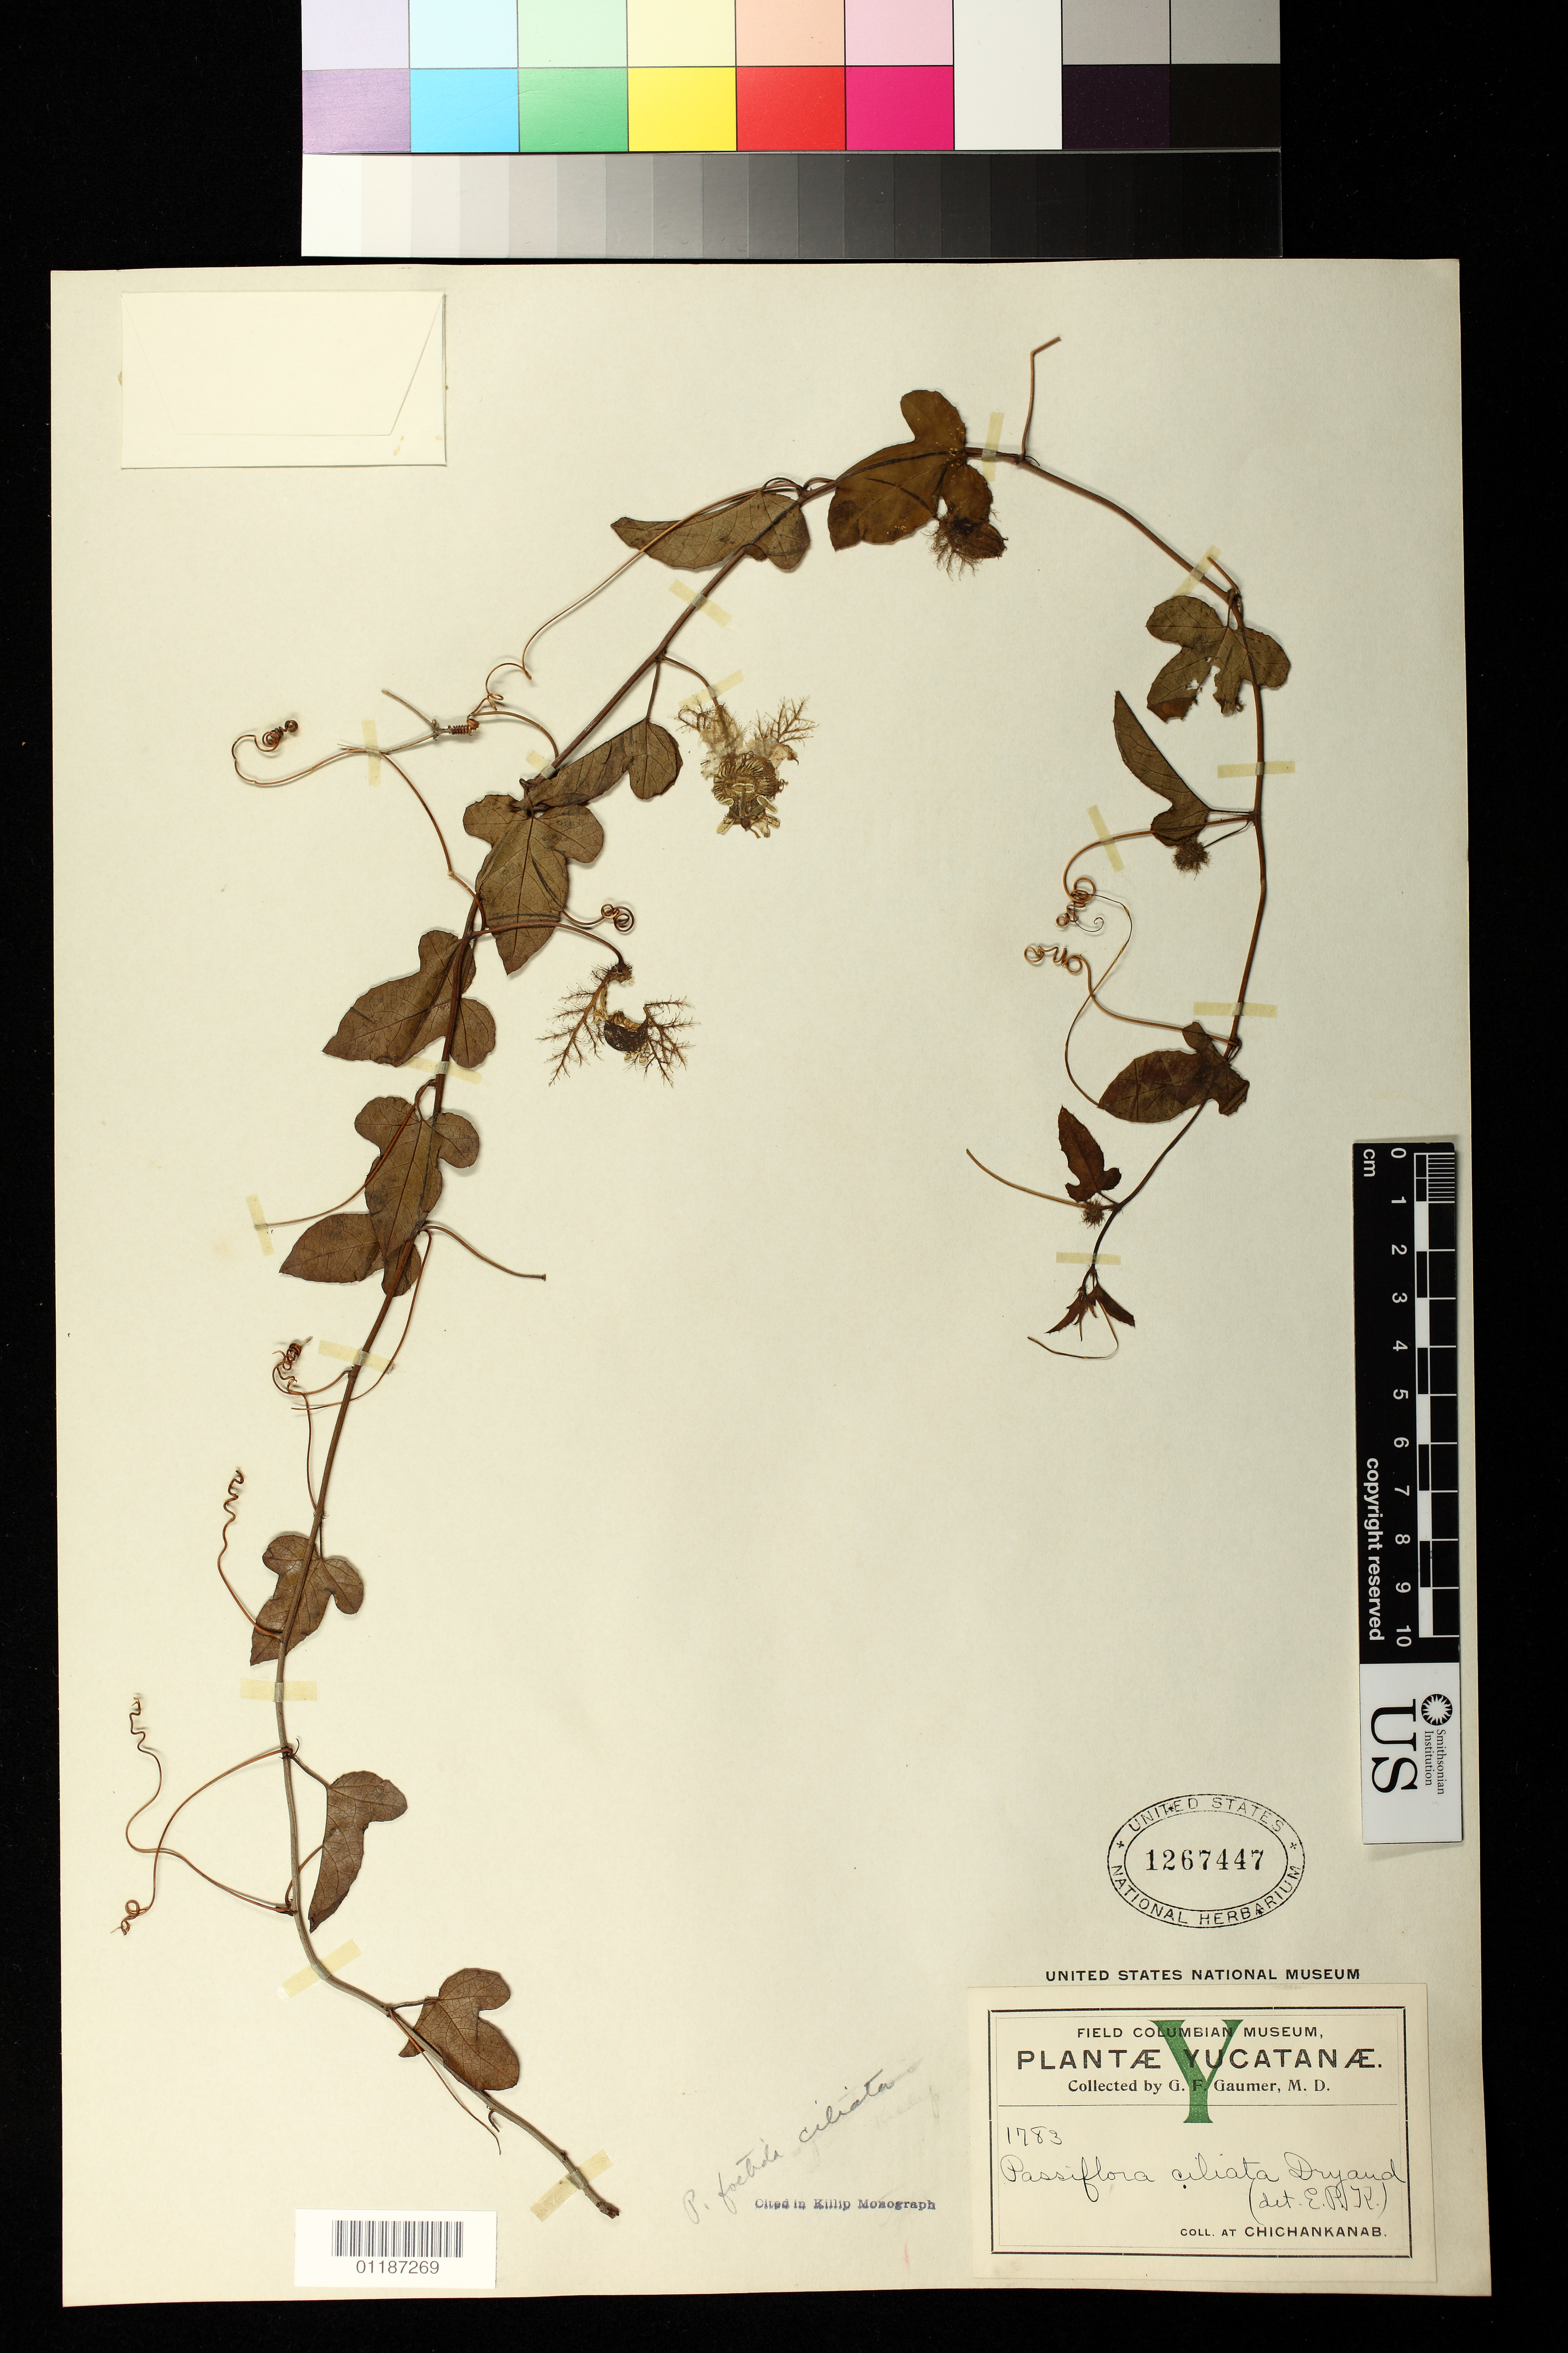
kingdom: Plantae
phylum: Tracheophyta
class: Magnoliopsida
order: Malpighiales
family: Passifloraceae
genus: Passiflora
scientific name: Passiflora ciliata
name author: Aiton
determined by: Svoboda, Harlan T., (NA), US Department of Agriculture (UNITED STATES)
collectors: G. F. Gaumer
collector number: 1783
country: Mexico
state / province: Quintana Roo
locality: Chichankanab (Yucatán?)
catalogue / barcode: US 1267447